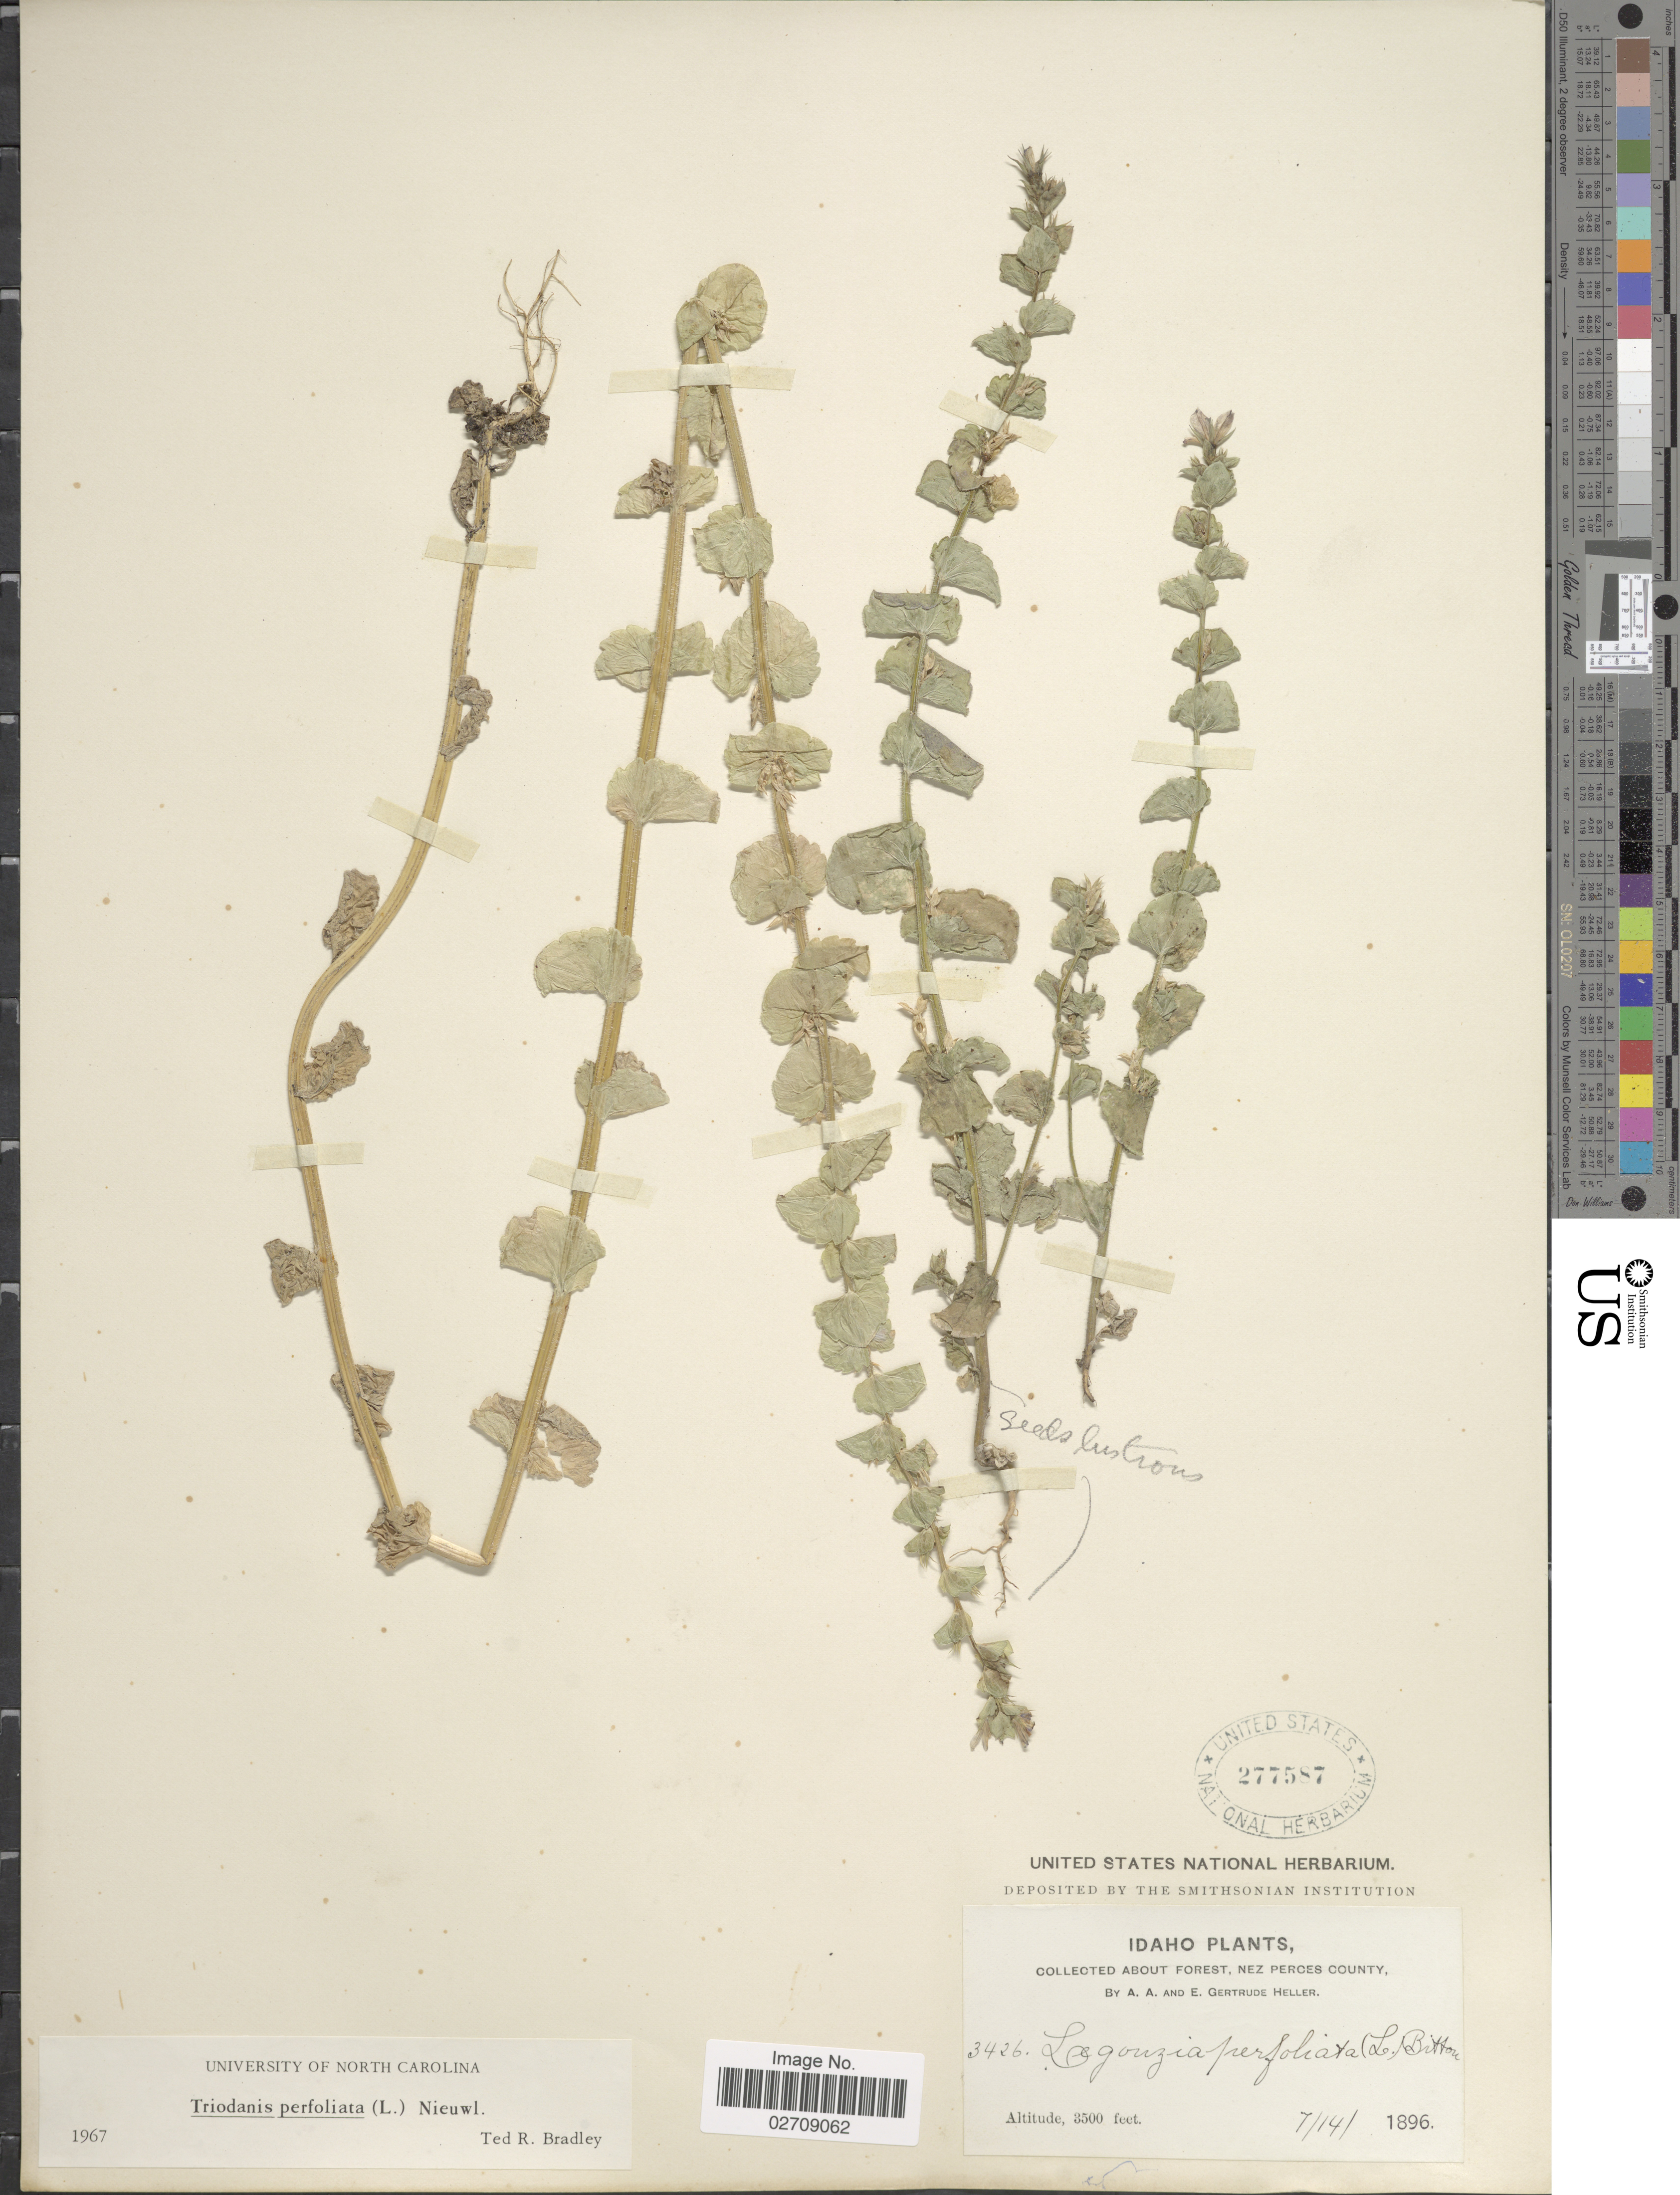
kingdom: Plantae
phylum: Tracheophyta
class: Magnoliopsida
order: Asterales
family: Campanulaceae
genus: Triodanis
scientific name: Triodanis perfoliata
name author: (L.) Nieuwl.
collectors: A. A. Heller & E. G. Heller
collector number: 3426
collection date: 1896-07-14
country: United States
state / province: Idaho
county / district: Nez Perce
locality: About forest.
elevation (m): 1067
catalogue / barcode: US 277587